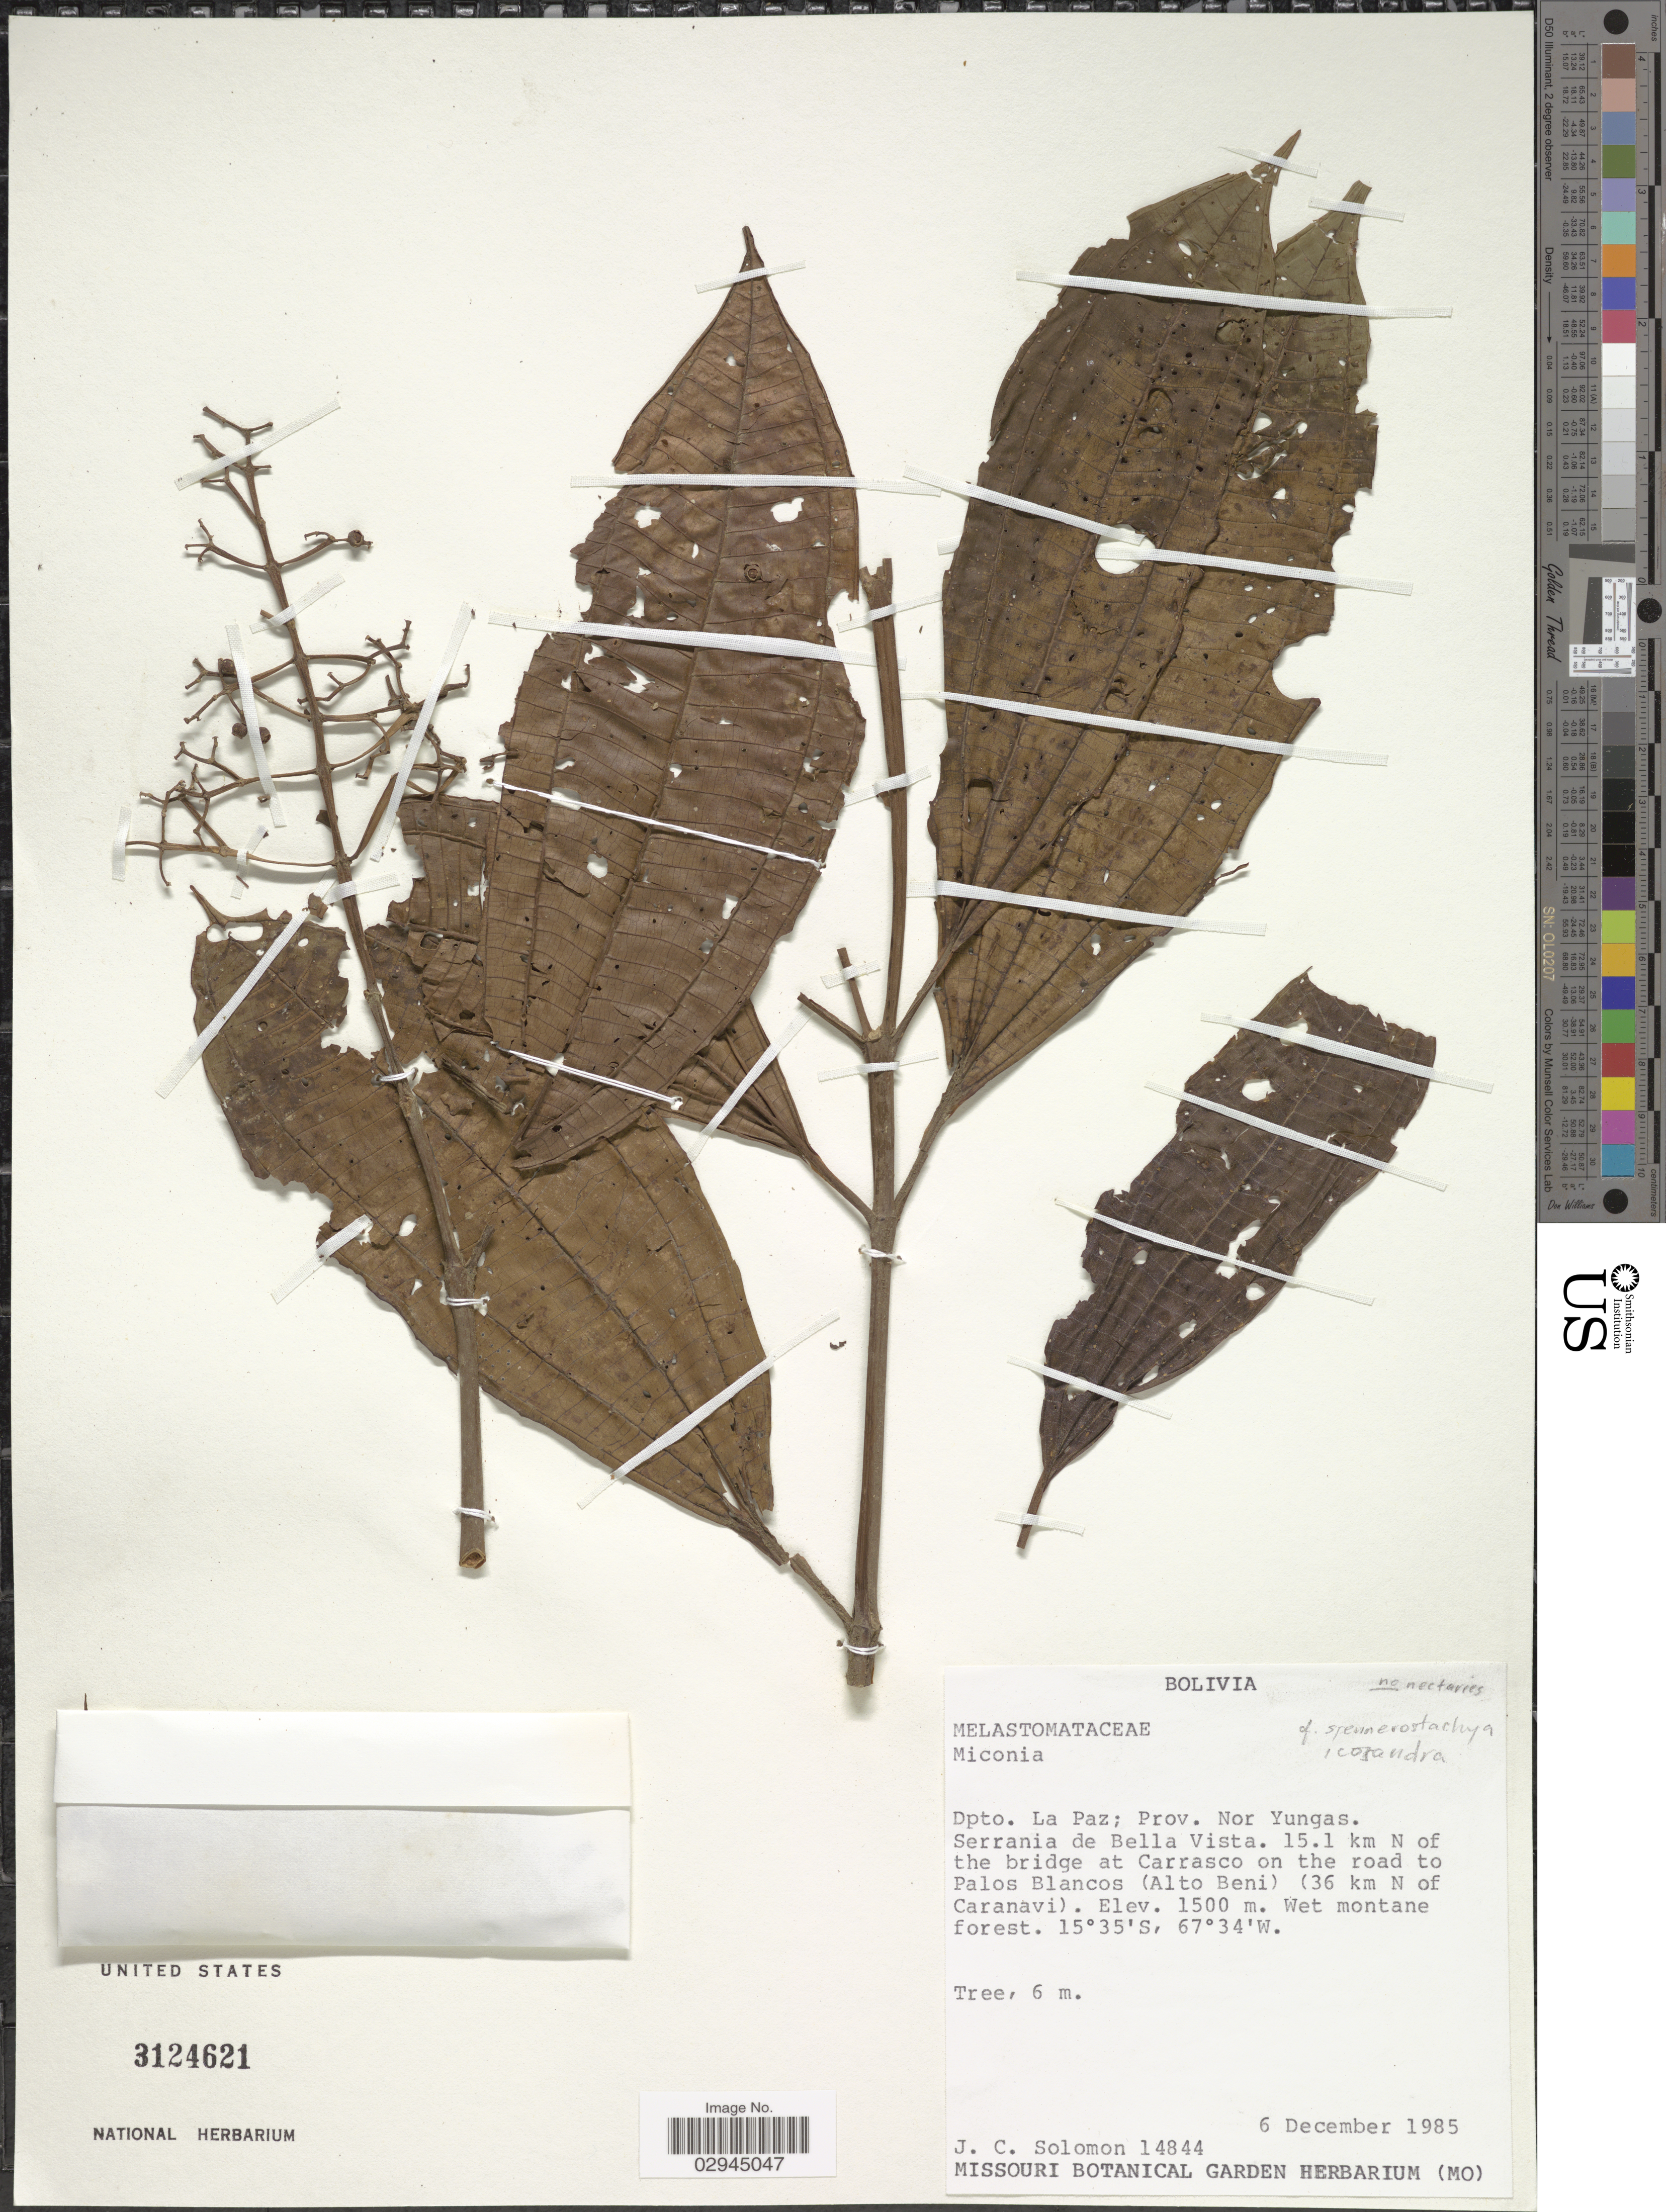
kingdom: Plantae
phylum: Tracheophyta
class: Magnoliopsida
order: Myrtales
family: Melastomataceae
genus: Miconia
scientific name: Miconia sp.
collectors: J. C. Solomon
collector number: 14844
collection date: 1985-12-06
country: Bolivia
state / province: La Paz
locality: Dpto. La Paz; Prov. Nor Yungas. Serrania de Bella Vista. 15.1 km N of the bridge at Carrasco on the road to Palos Blancos (Alto Beni) (36 km N of Caranavi).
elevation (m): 1500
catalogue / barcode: US 3124621